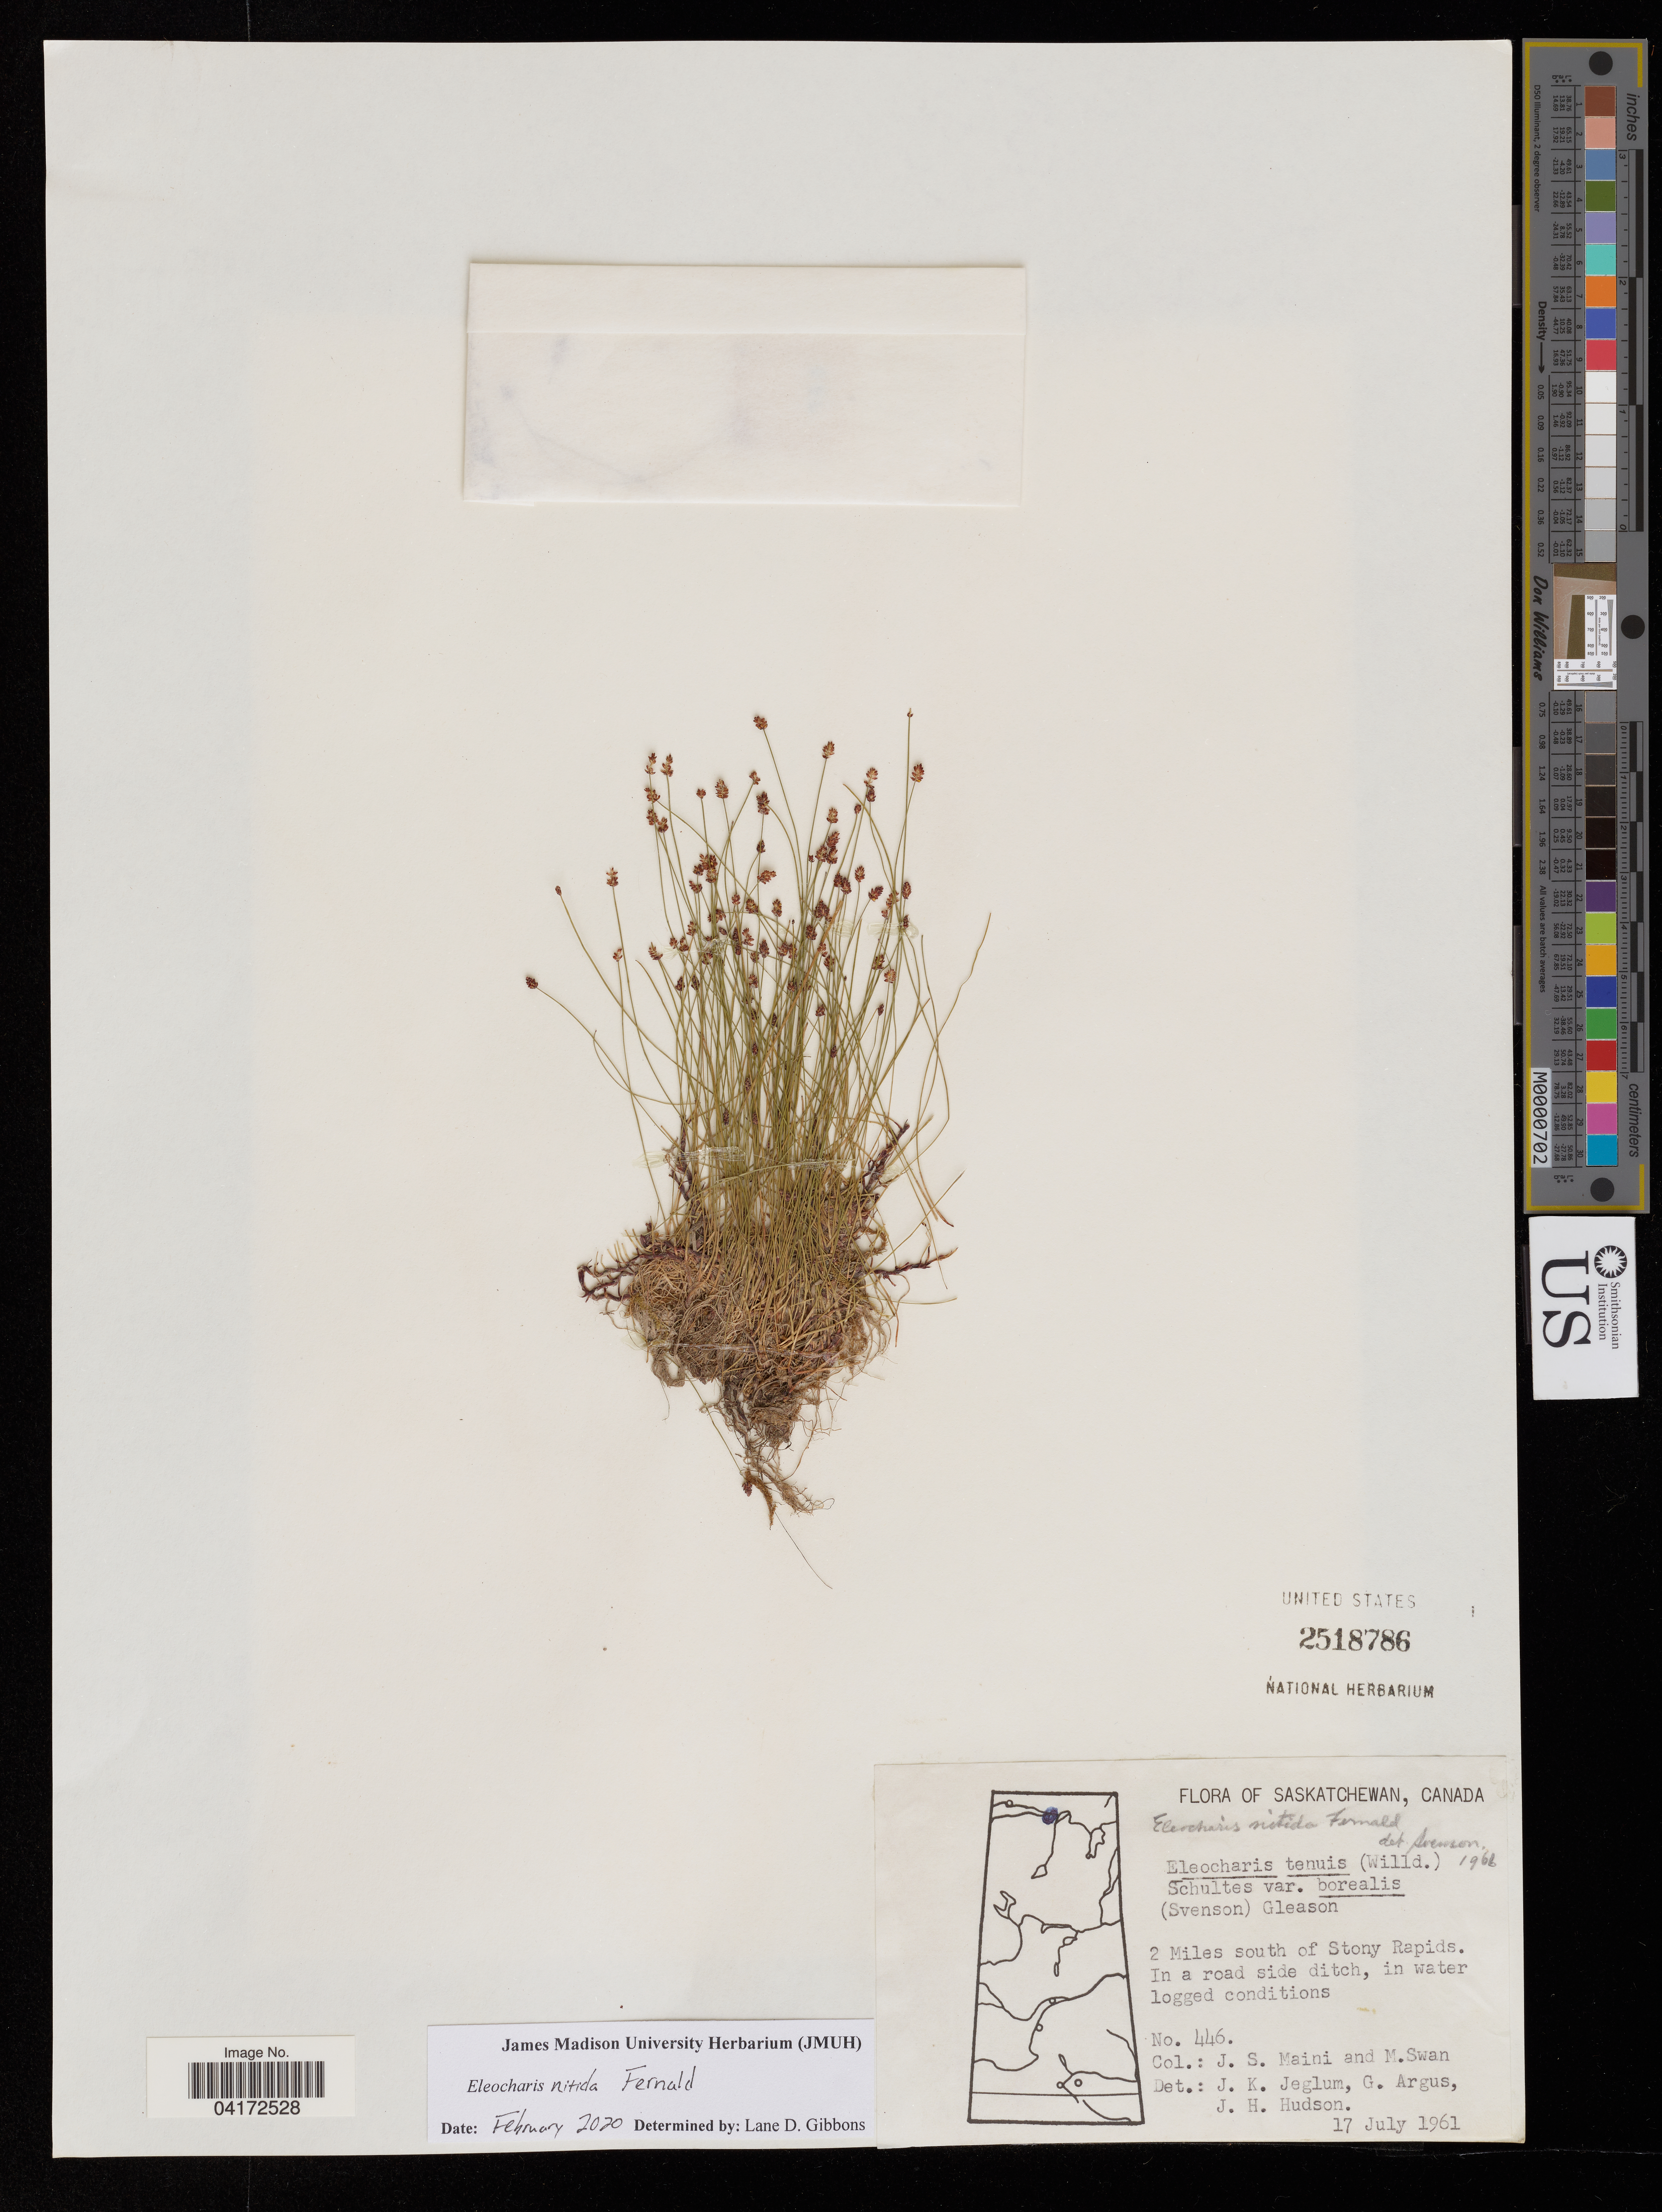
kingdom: Plantae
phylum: Tracheophyta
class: Liliopsida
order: Poales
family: Cyperaceae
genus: Eleocharis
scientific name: Eleocharis nitida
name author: Fernald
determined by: Gibbons, Lane D.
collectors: J. Maini & M. Swan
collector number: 446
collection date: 1961-07-17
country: Canada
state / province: Saskatchewan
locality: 2 Miles south of Stony Rapids.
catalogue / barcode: US 2518786